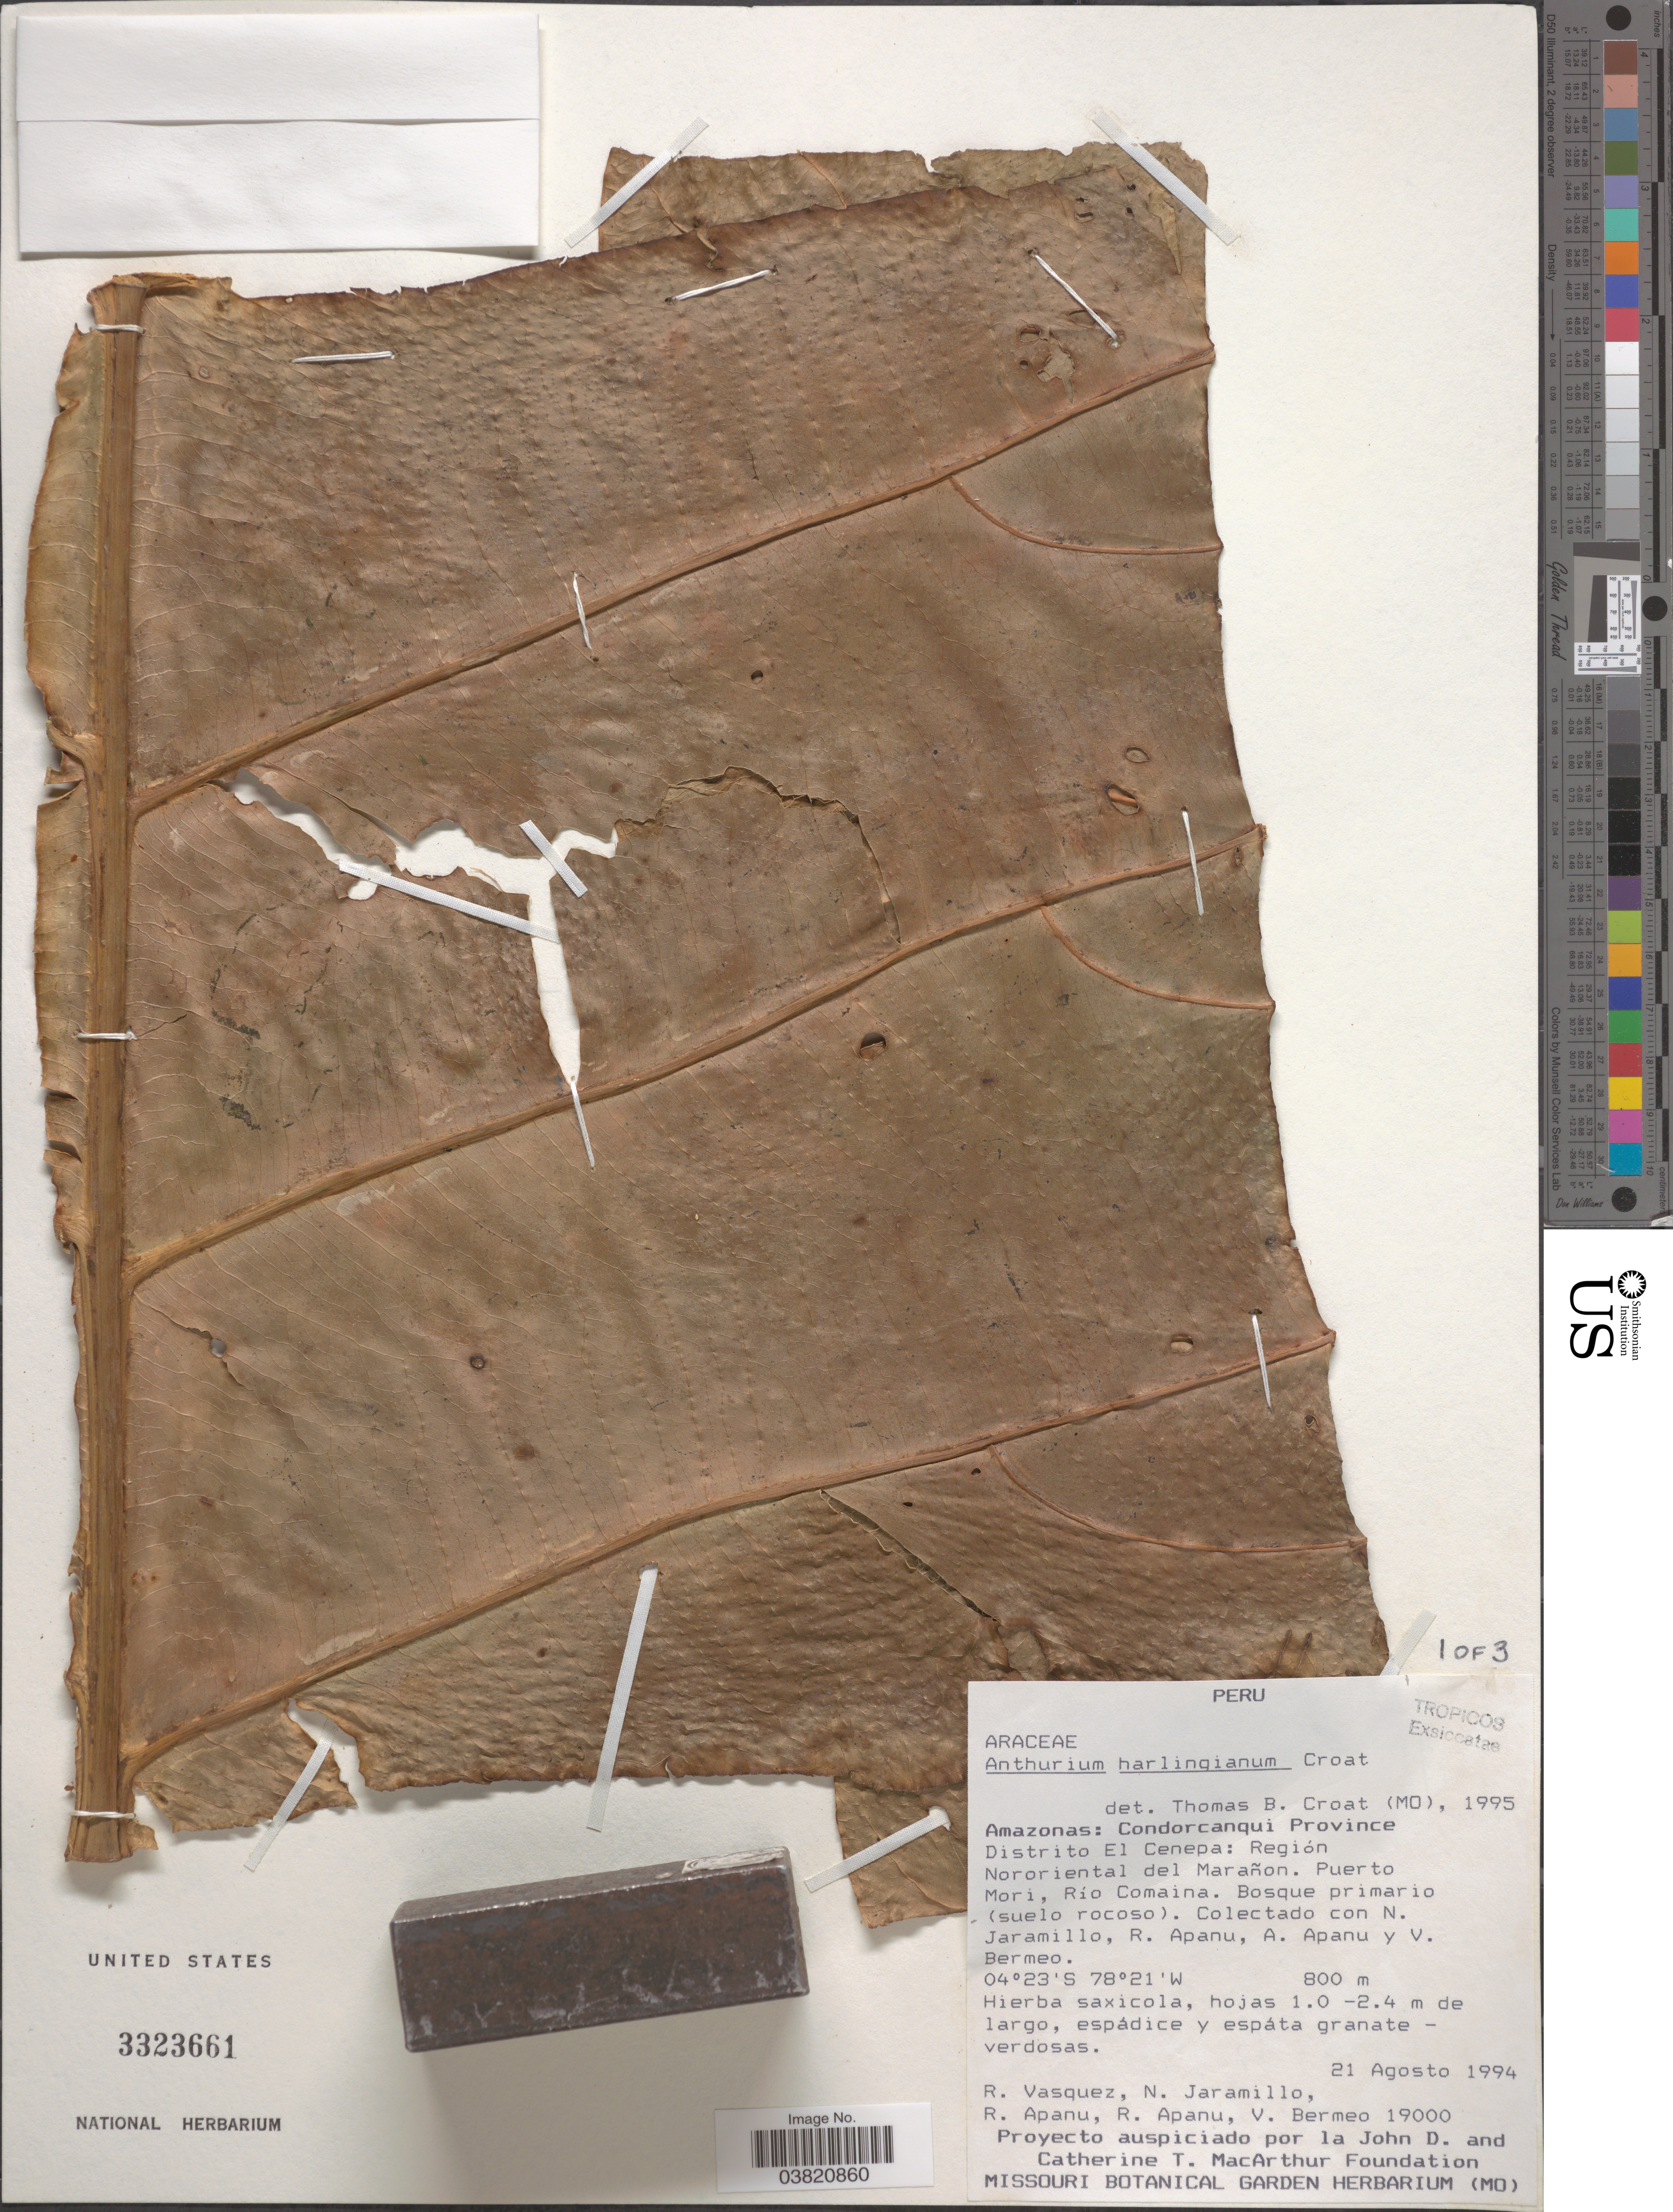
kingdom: Plantae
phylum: Tracheophyta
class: Liliopsida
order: Alismatales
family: Araceae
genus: Anthurium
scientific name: Anthurium harlingianum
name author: Croat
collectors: R. Vasquez, N. Jaramillo, R. Apanu, A. Apanu & V. Bermeo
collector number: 19000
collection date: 1994-08-21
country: Peru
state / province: Amazonas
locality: Condorcanqui Province. Distrito El Cenepa: Región Nororiental del Marañon. Puerto Mori, Río Comaina.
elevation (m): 800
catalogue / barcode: US 3323661